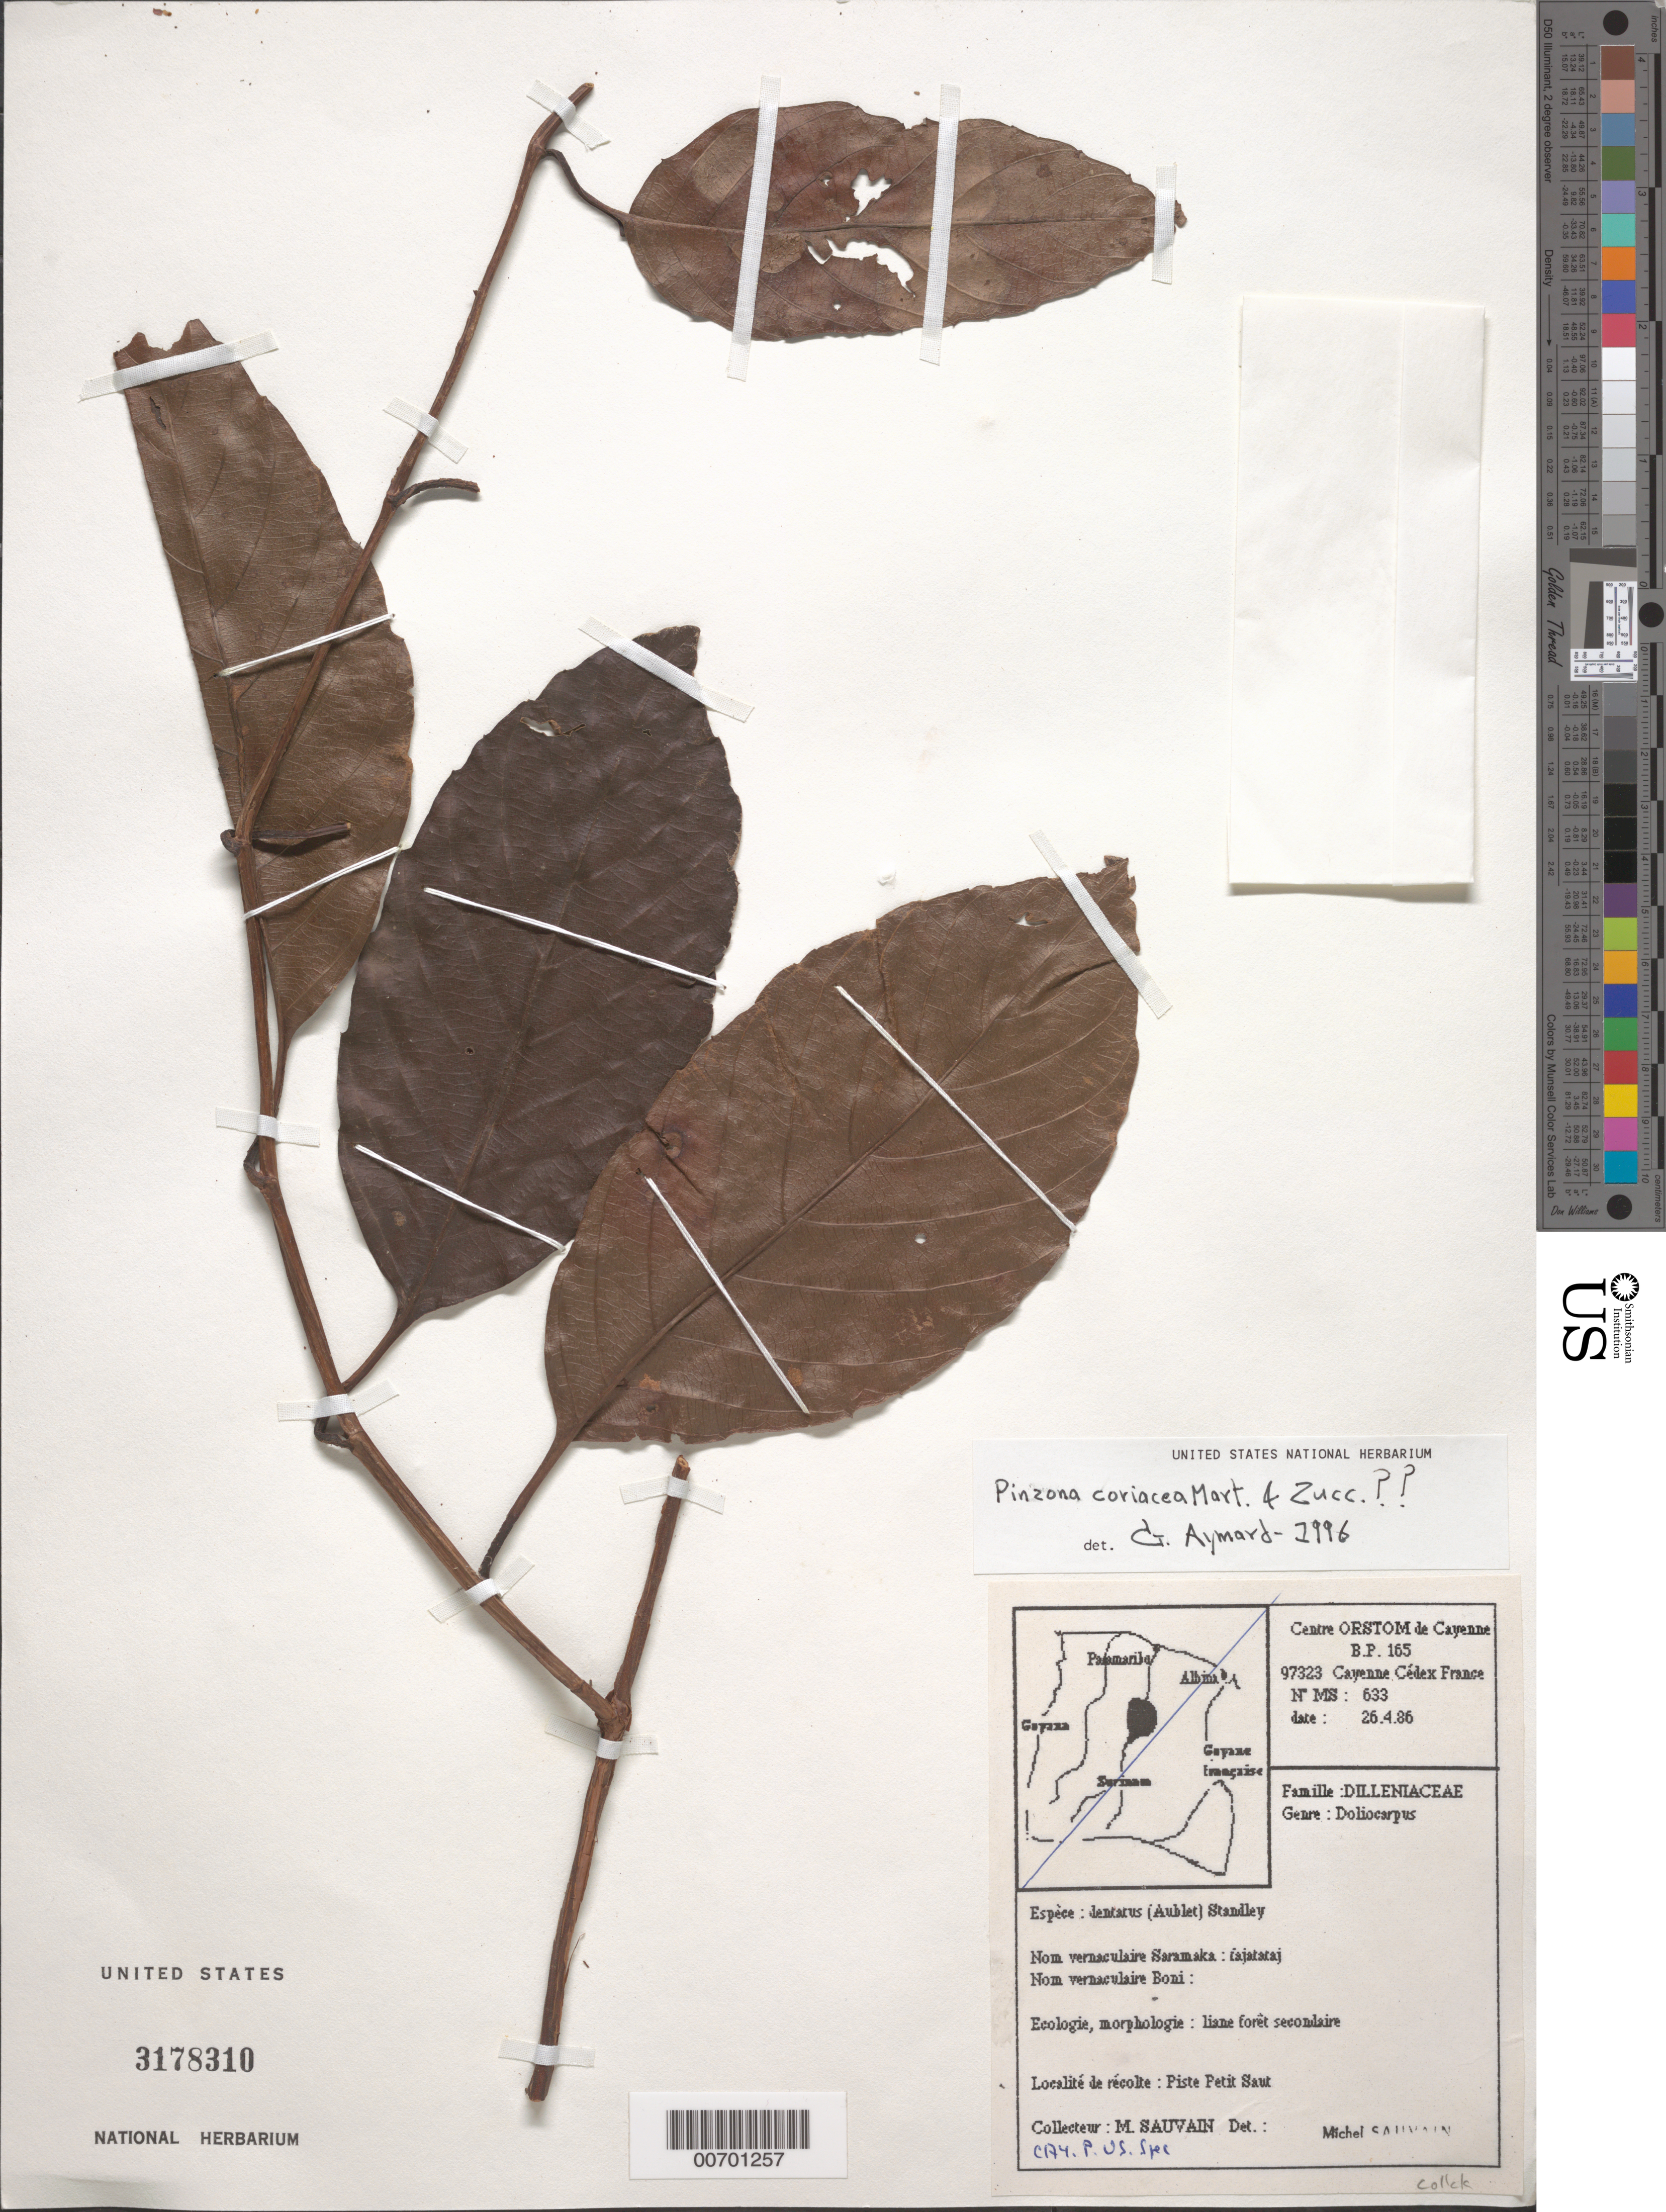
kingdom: Plantae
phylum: Tracheophyta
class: Magnoliopsida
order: Dilleniales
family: Dilleniaceae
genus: Pinzona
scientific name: Pinzona coriacea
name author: Mart. & Zucc.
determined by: Aymard C., G. A., (PORT), Univ. Nac. Exp. de los Llanos Ezequiel Zamora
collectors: M. Sauvain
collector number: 633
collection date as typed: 26-Apr-86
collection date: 1986-04-26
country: French Guiana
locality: Piste de Petit Saut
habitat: Secondary forest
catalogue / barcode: US 3178310